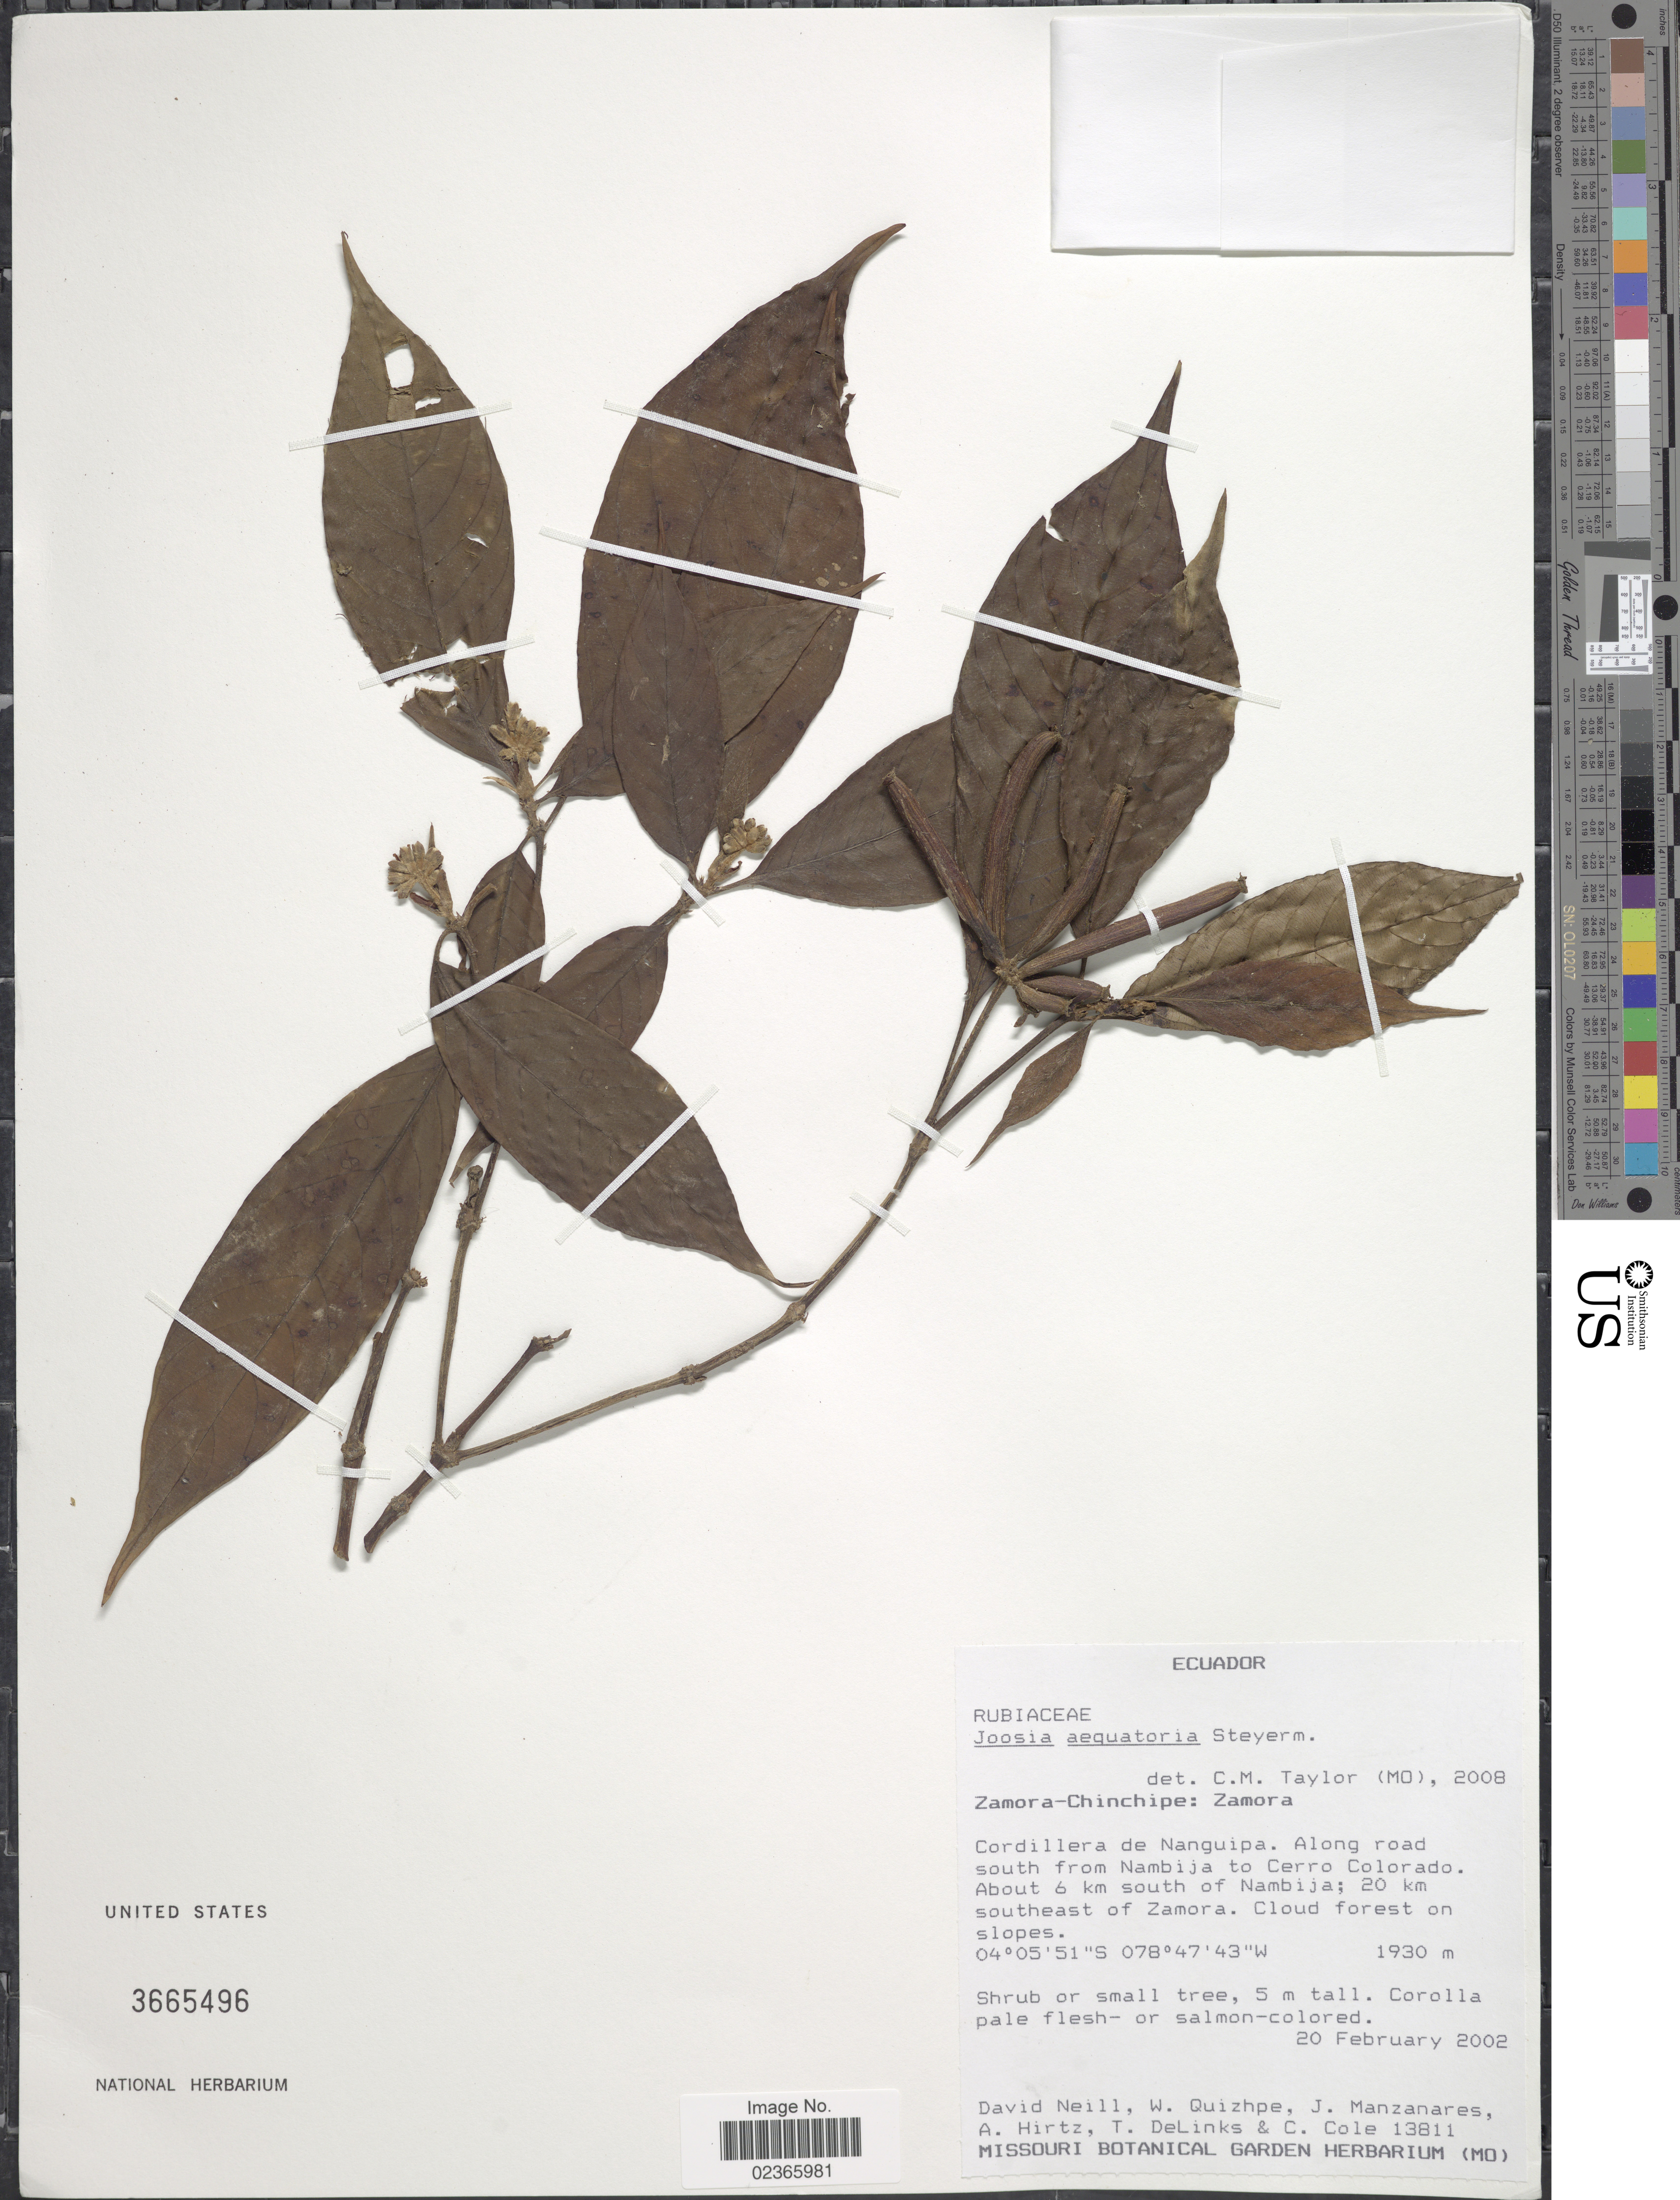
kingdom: Plantae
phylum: Tracheophyta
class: Magnoliopsida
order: Gentianales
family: Rubiaceae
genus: Joosia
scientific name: Joosia aequatoria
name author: Steyerm.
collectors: D. Neill, W. Quizhpe, J. Manzanares, A. Hirtz & et al.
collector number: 13811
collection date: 2002-02-20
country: Ecuador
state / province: Zamora-Chinchipe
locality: Zamora-Chinchipe: Zamora. Cordillera de Nanguipa. Along road south from Namija to Cerro Colorado. About 6 km south of Nambija; 20 km southeast of Zamora.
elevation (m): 1930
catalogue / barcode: US 3665496